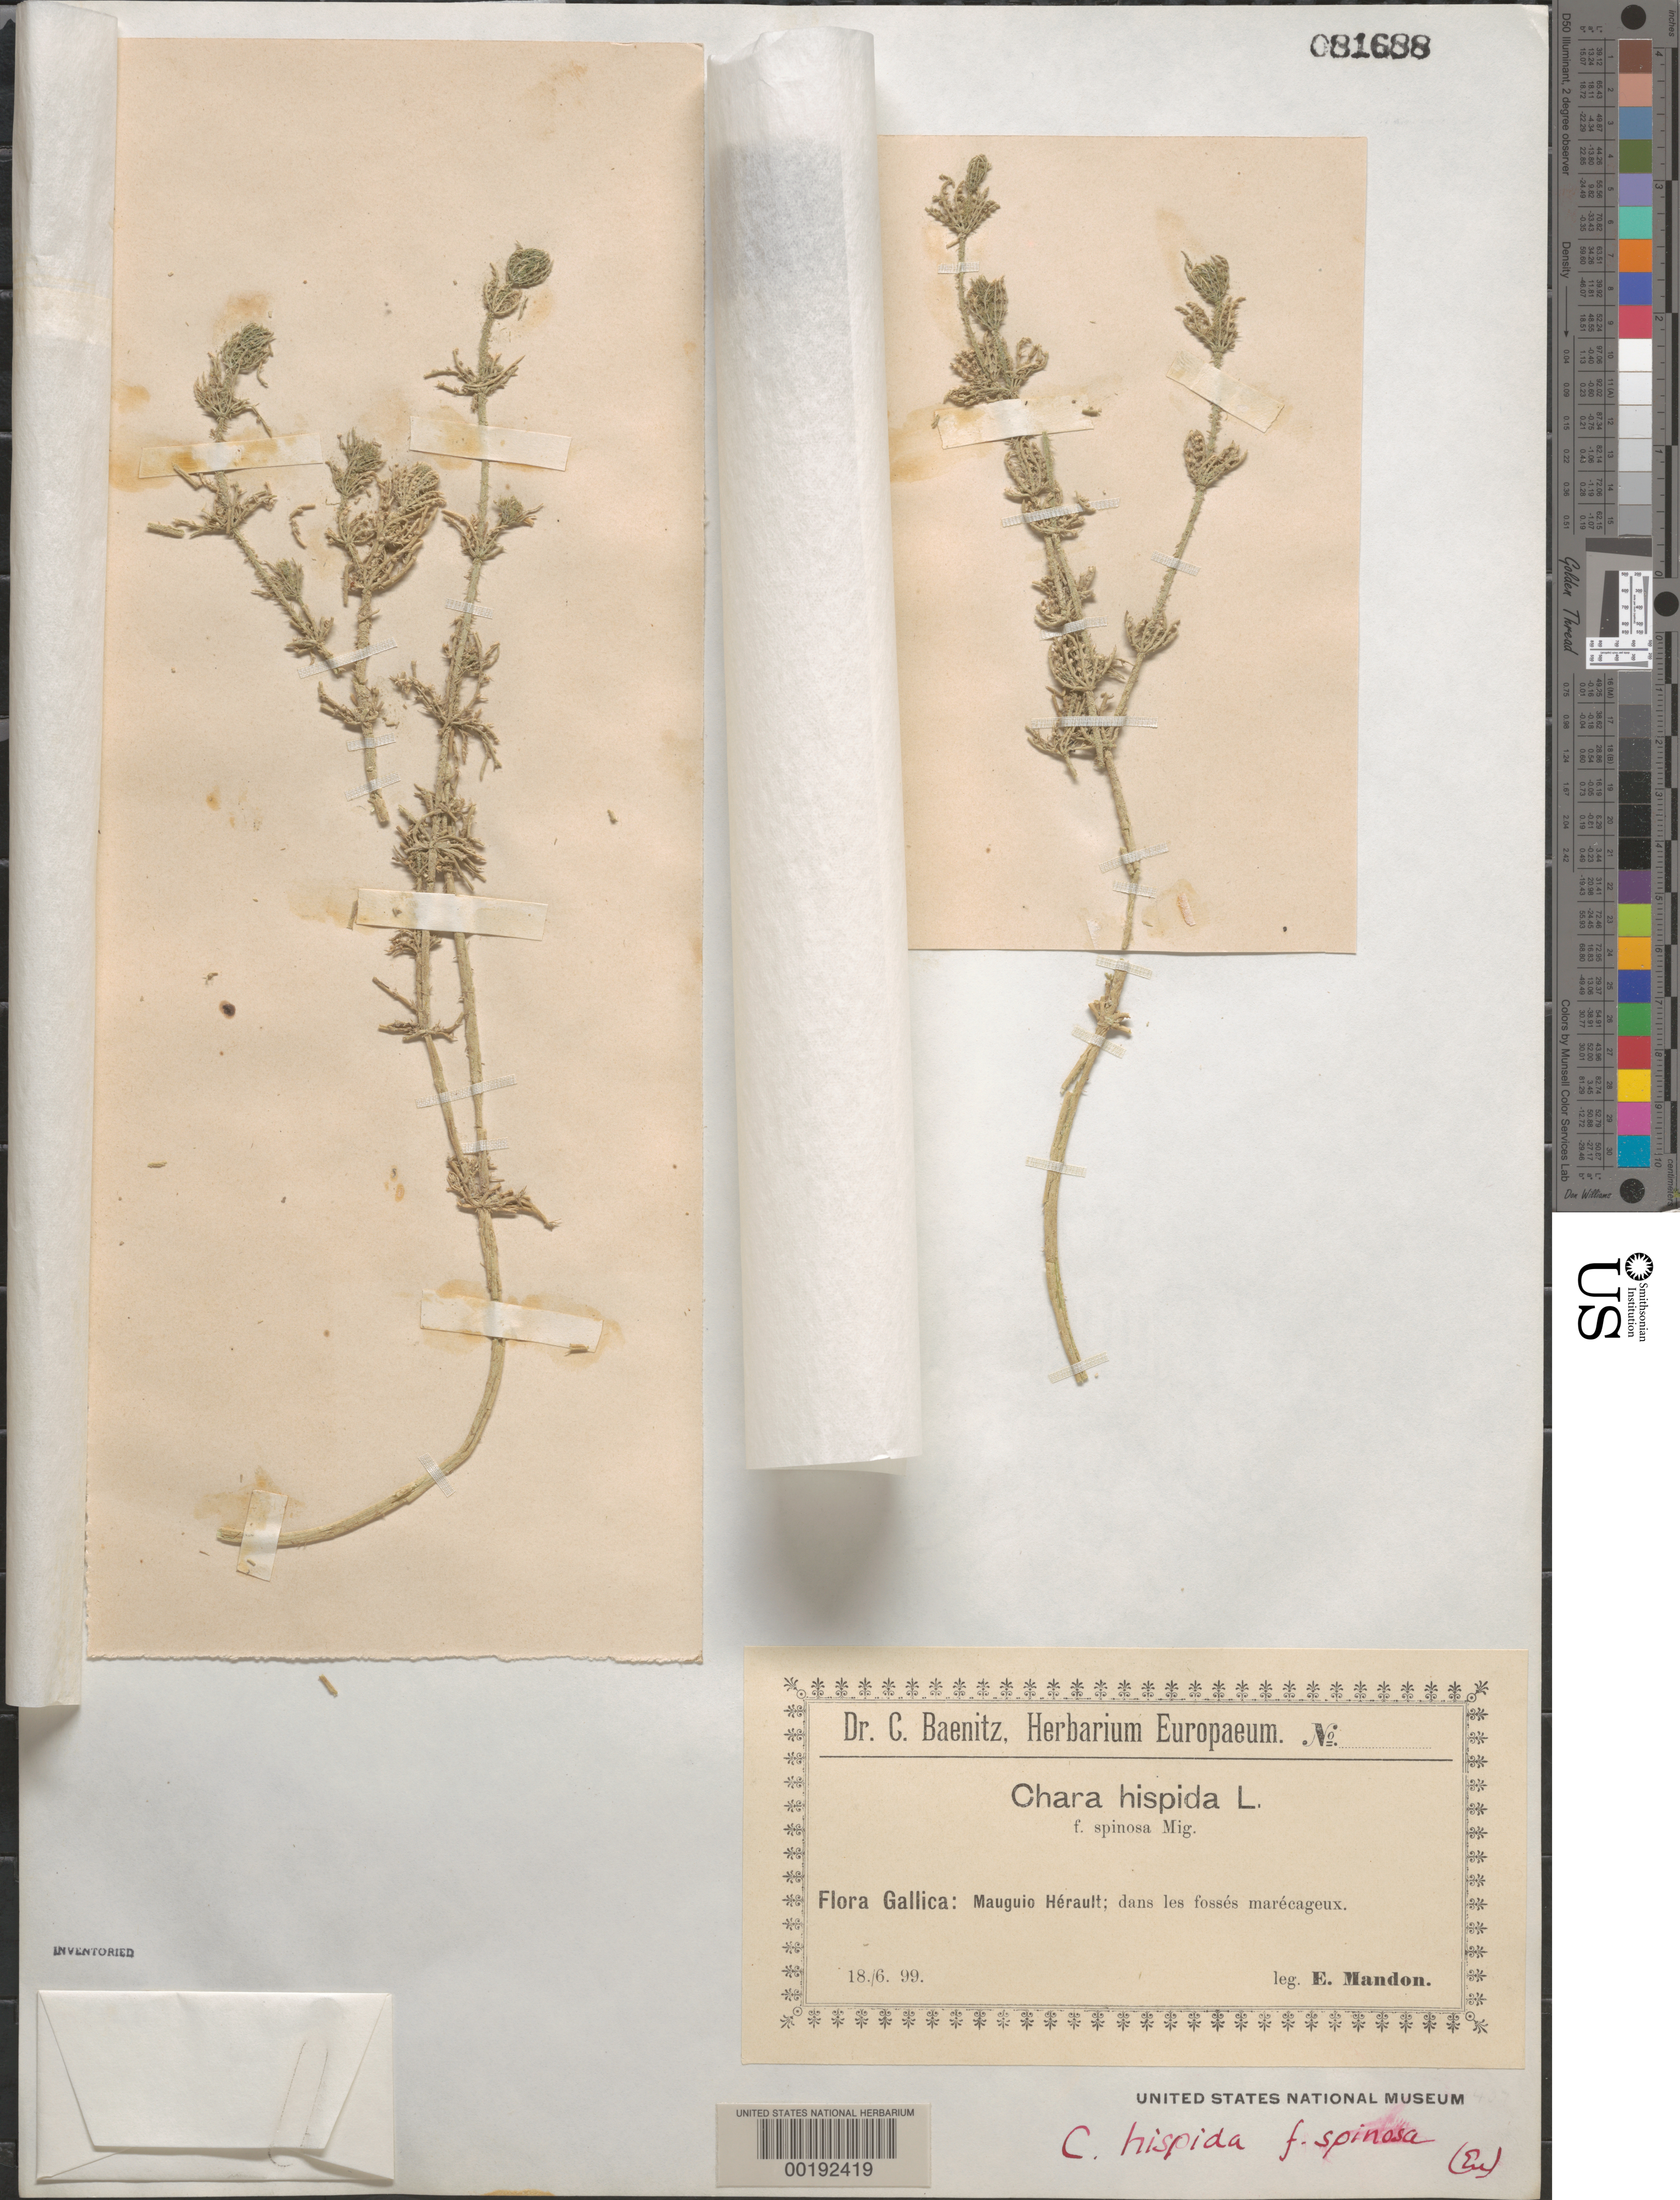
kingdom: Plantae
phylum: Charophyta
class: Charophyceae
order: Charales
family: Characeae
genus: Chara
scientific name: Chara hispida f. spinosa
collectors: E. Mandon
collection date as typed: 18 Jun 1899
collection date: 1899-06-18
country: France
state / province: Occitanie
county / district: Herault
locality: Mauguio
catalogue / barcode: US 81688